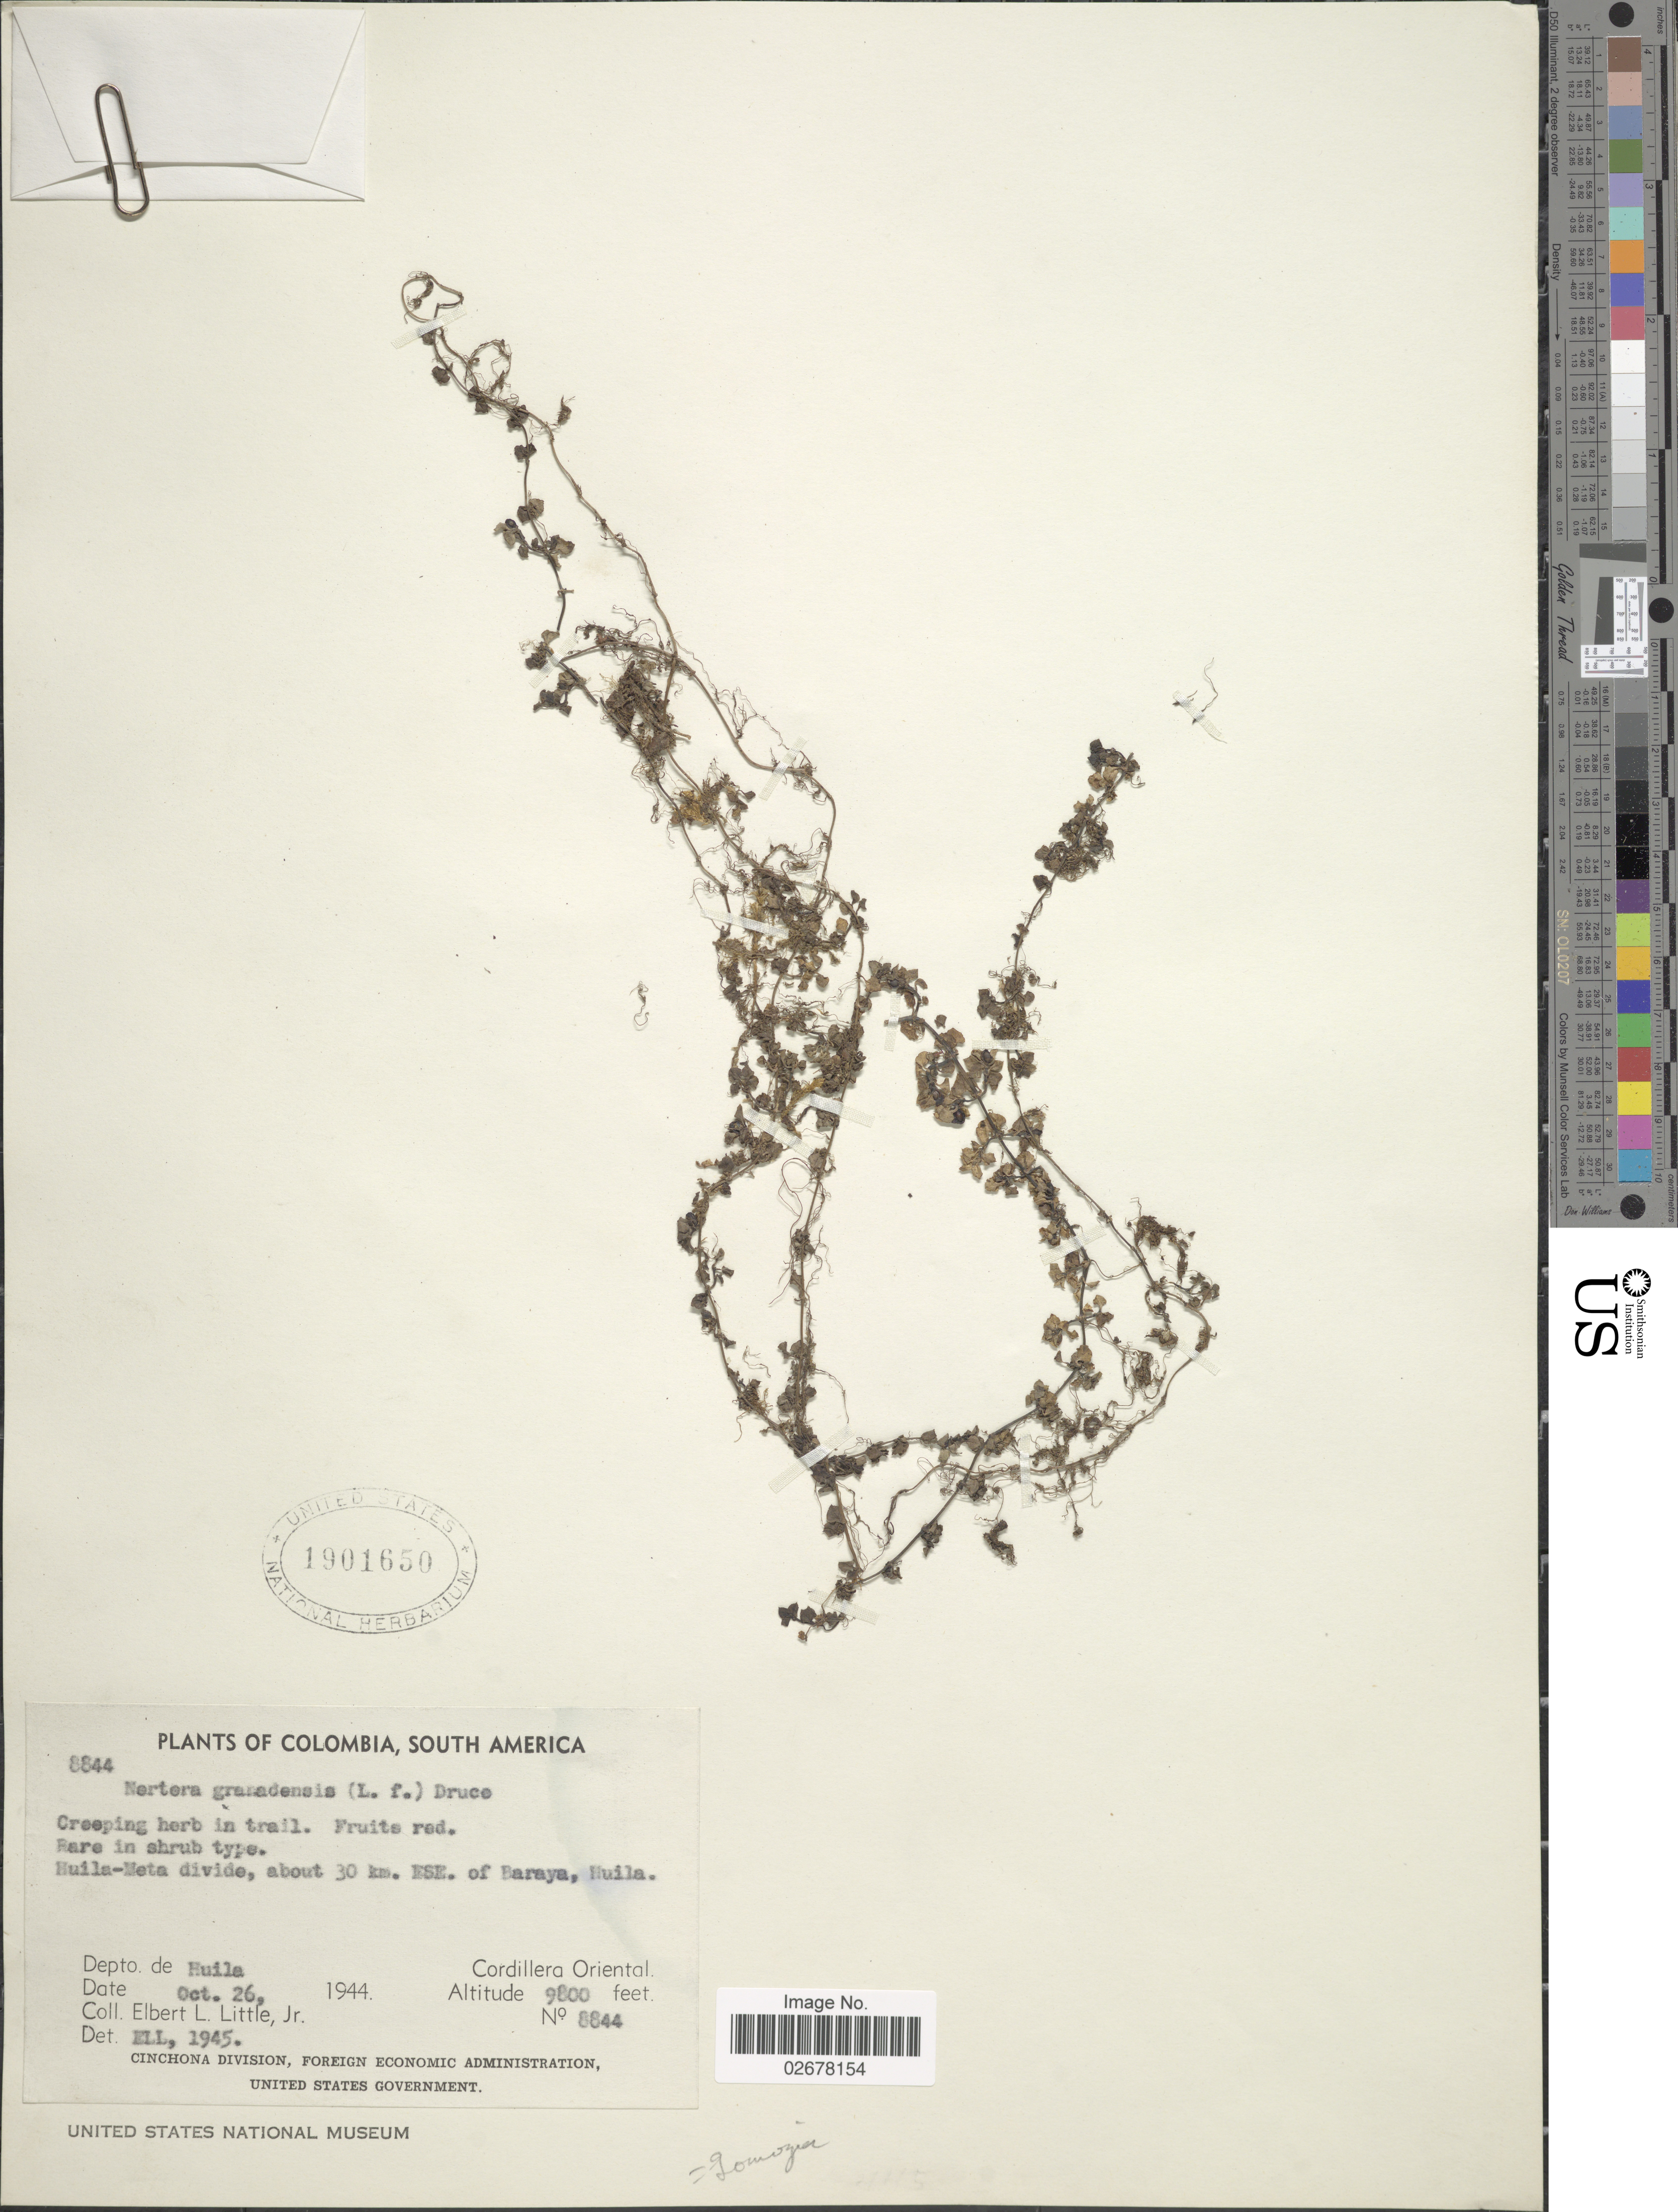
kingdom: Plantae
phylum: Tracheophyta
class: Magnoliopsida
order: Gentianales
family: Rubiaceae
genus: Nertera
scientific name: Nertera depressa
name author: Banks & Sol. ex Gaertn.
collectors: E. L. Little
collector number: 8844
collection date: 1944-10-26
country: Colombia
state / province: Huila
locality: Huila-Meta divide, about 30 km ESE of Baraya, Huila, Depto.de Huila, Cordillera Oriental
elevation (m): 2987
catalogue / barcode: US 1901650